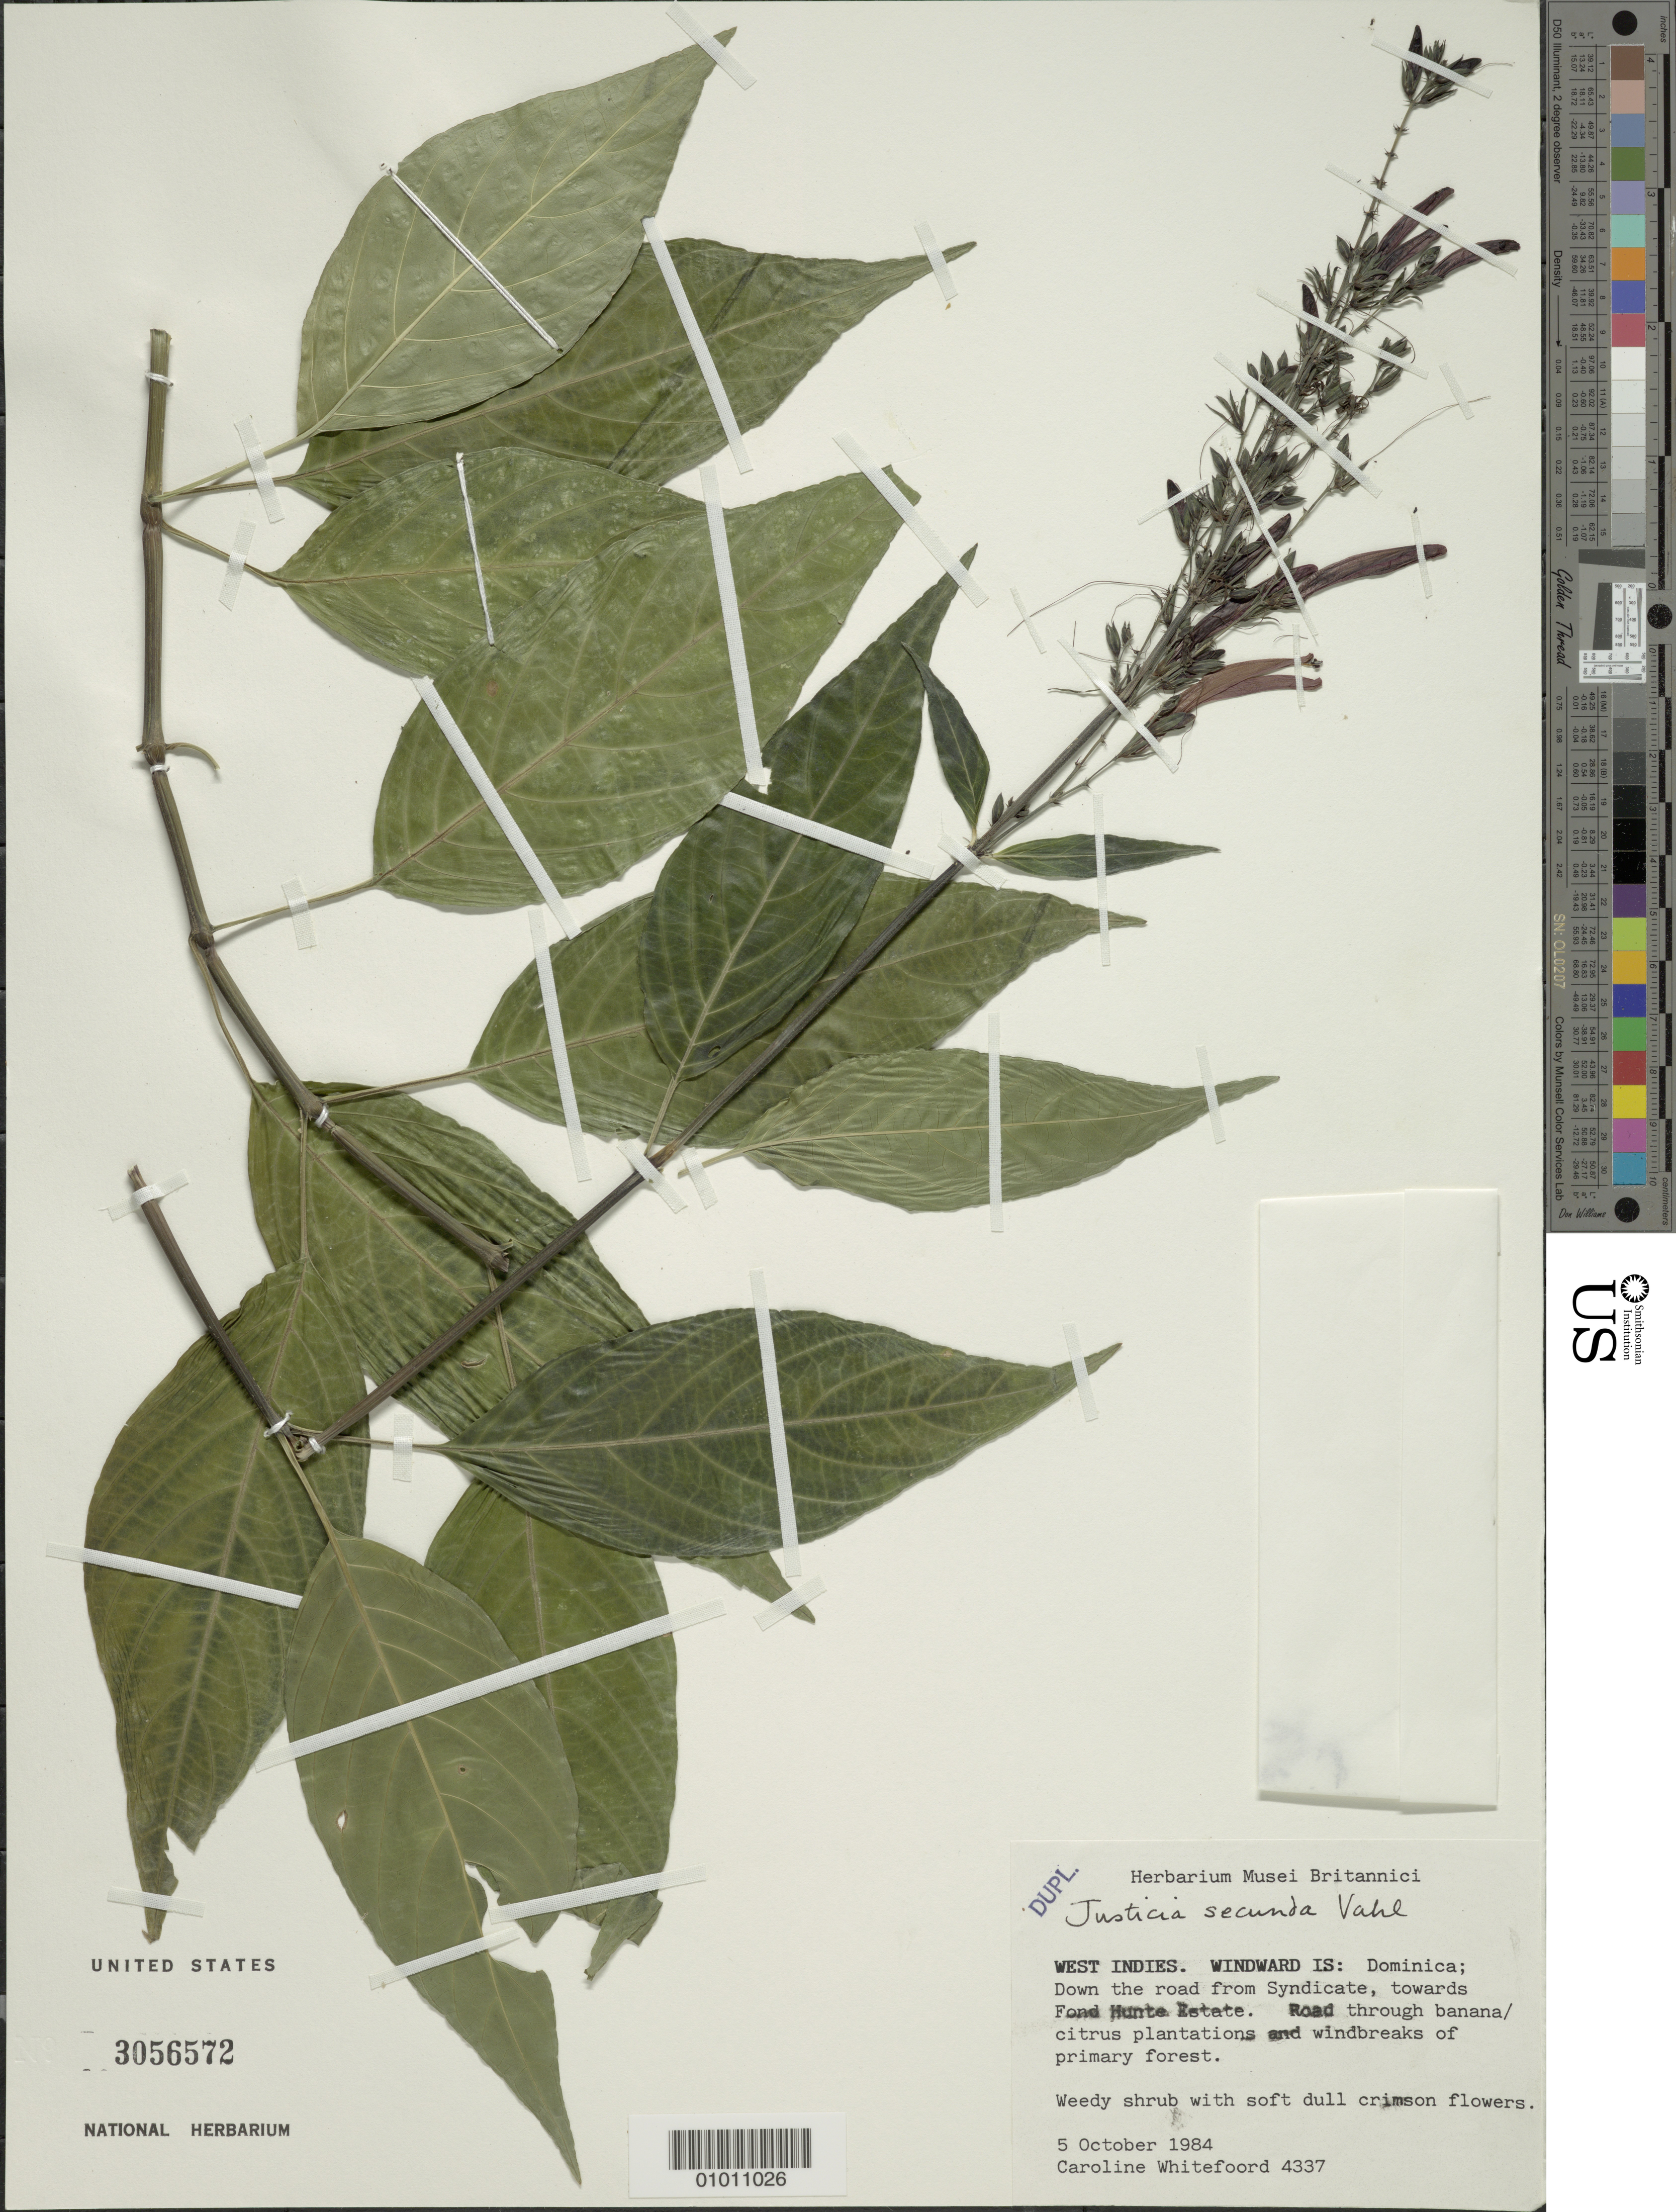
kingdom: Plantae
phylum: Tracheophyta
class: Magnoliopsida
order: Lamiales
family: Acanthaceae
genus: Justicia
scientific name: Justicia secunda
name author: Vahl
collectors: C. Whitefoord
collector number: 4337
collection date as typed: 05 Oct 1984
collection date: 1984-10-05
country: Dominica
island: Dominica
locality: Syndicate, towards Fond Hunte Estate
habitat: Road through banana/citrus plantations and windbreaks of primary forest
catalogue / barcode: US 3056572